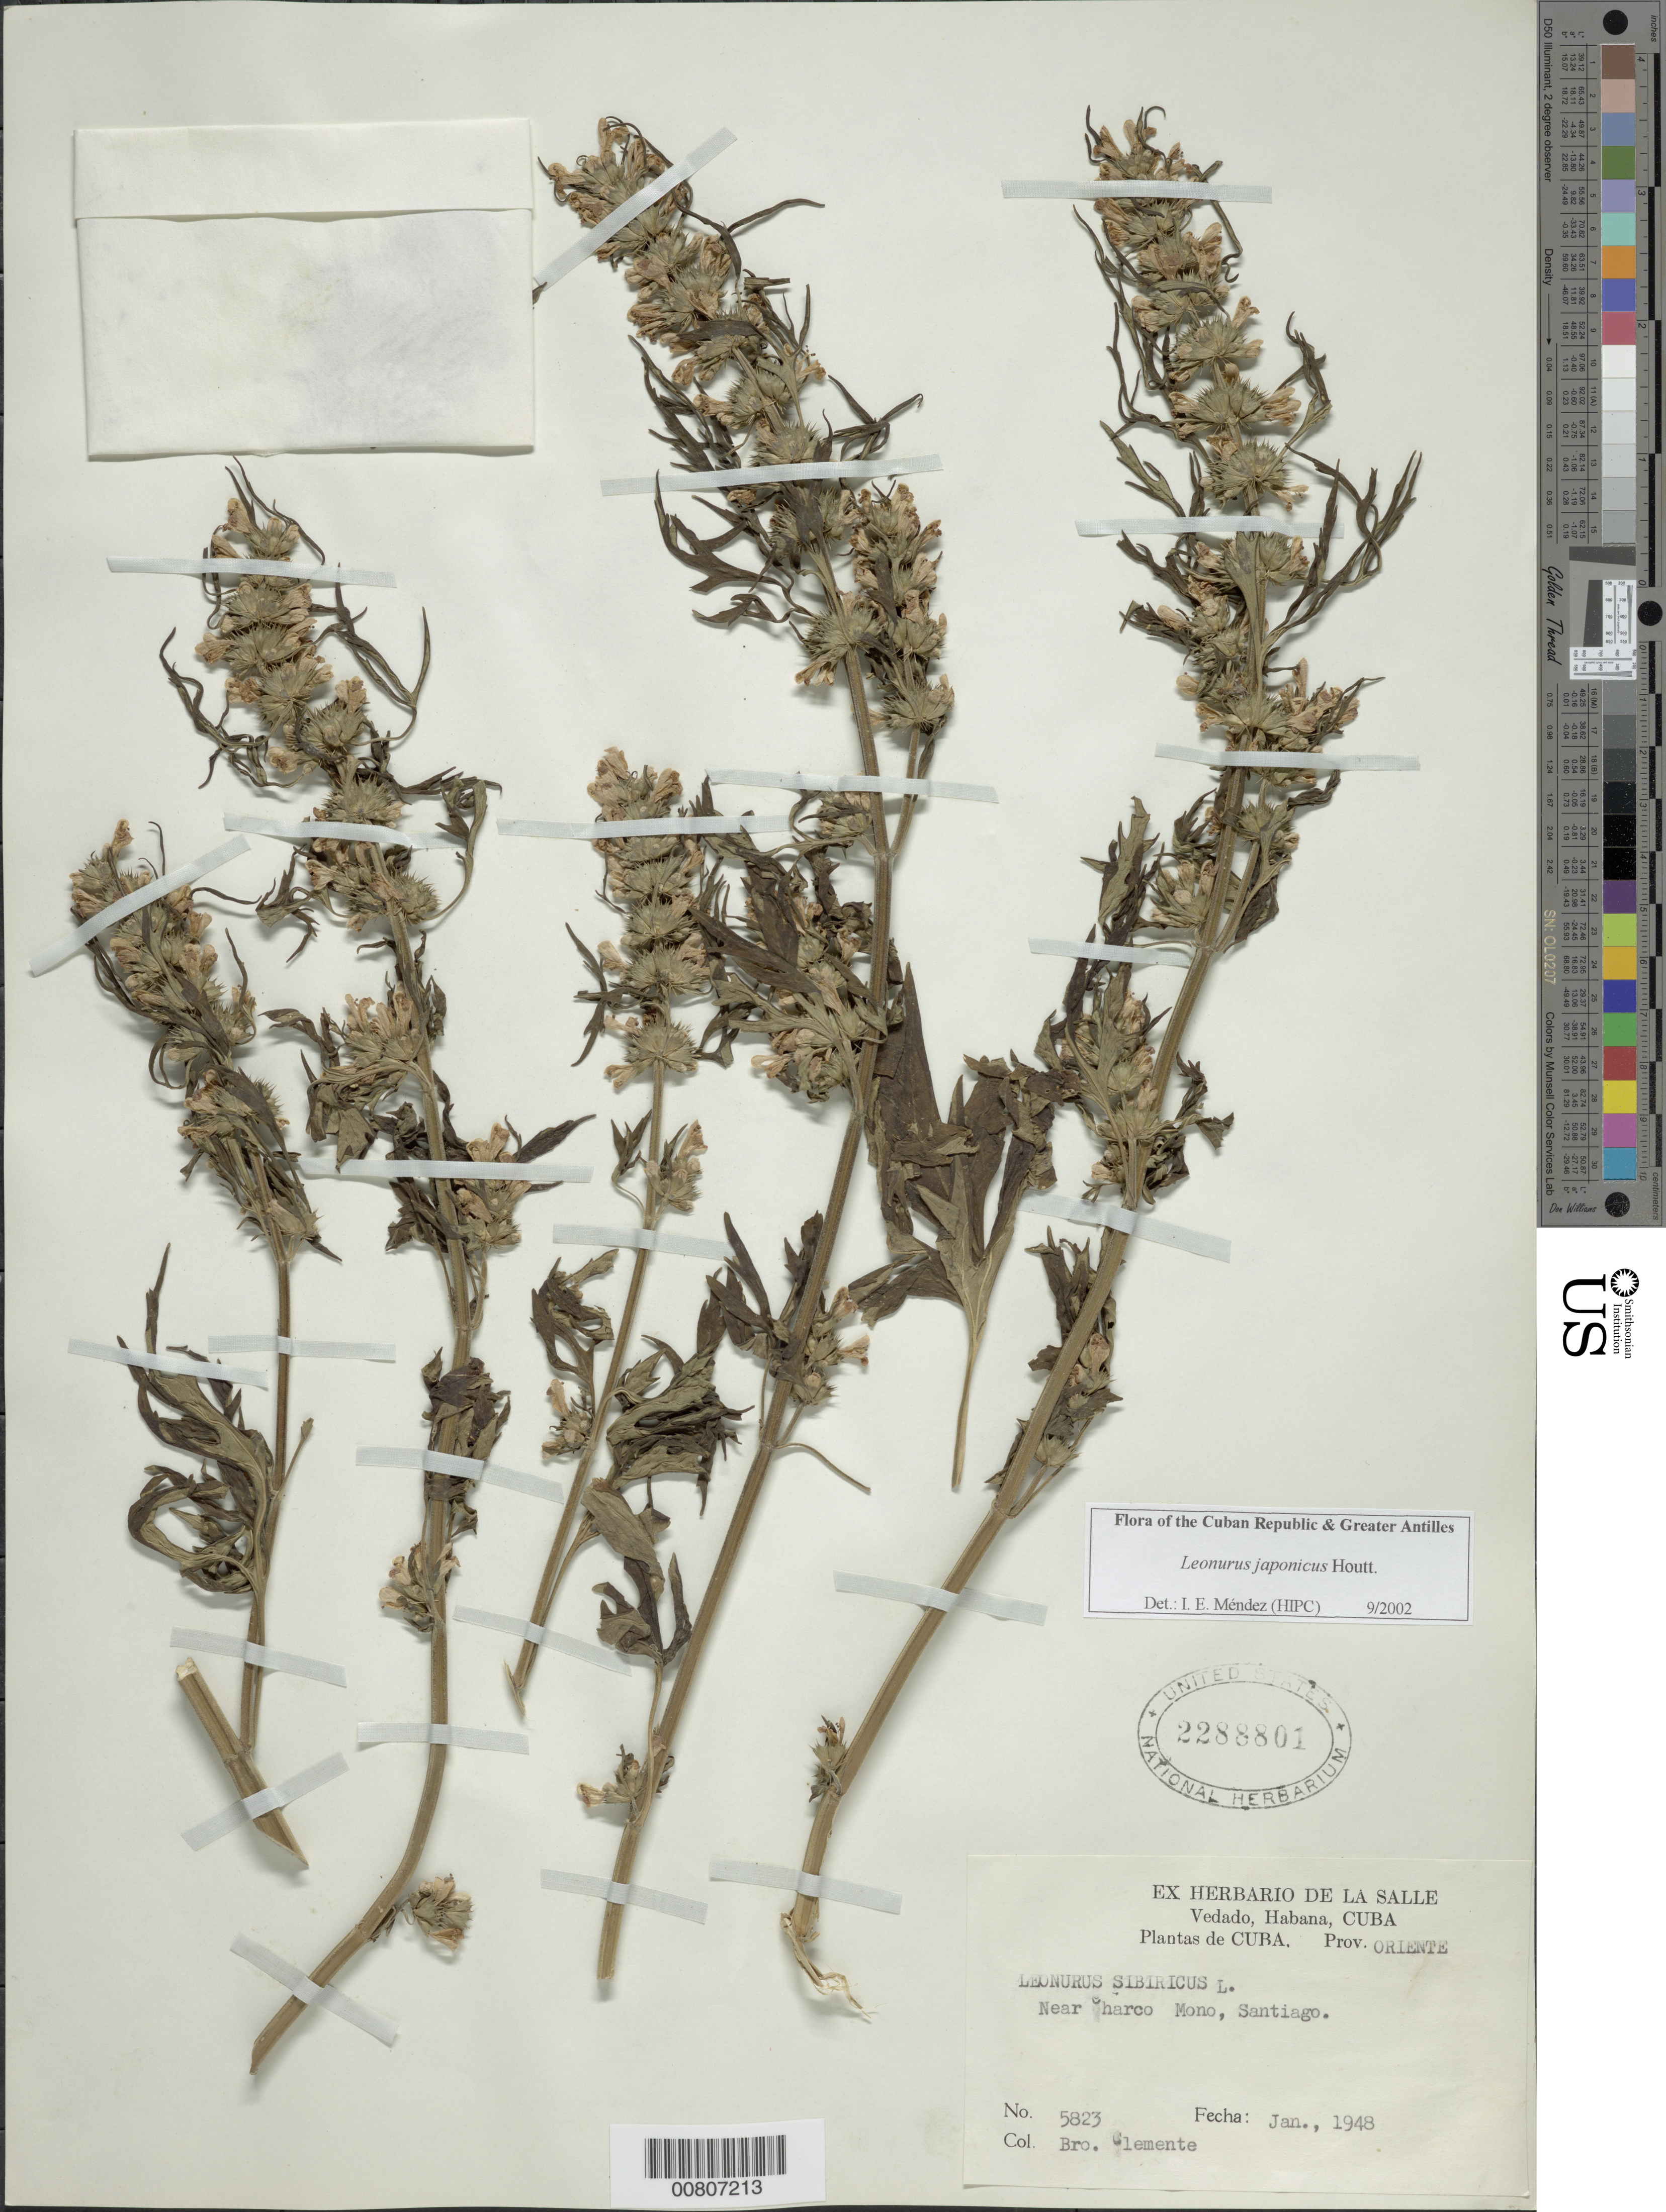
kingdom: Plantae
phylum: Tracheophyta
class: Magnoliopsida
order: Lamiales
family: Lamiaceae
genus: Leonurus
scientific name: Leonurus japonicus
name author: Houtt.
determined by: Méndez, Isidro E., (HIPC)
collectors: Bro. Clemente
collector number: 5823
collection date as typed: Jan 1948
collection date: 1948-01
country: Cuba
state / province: Santiago de Cuba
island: Cuba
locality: Charco Mono, near; Santiago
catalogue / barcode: US 2288801